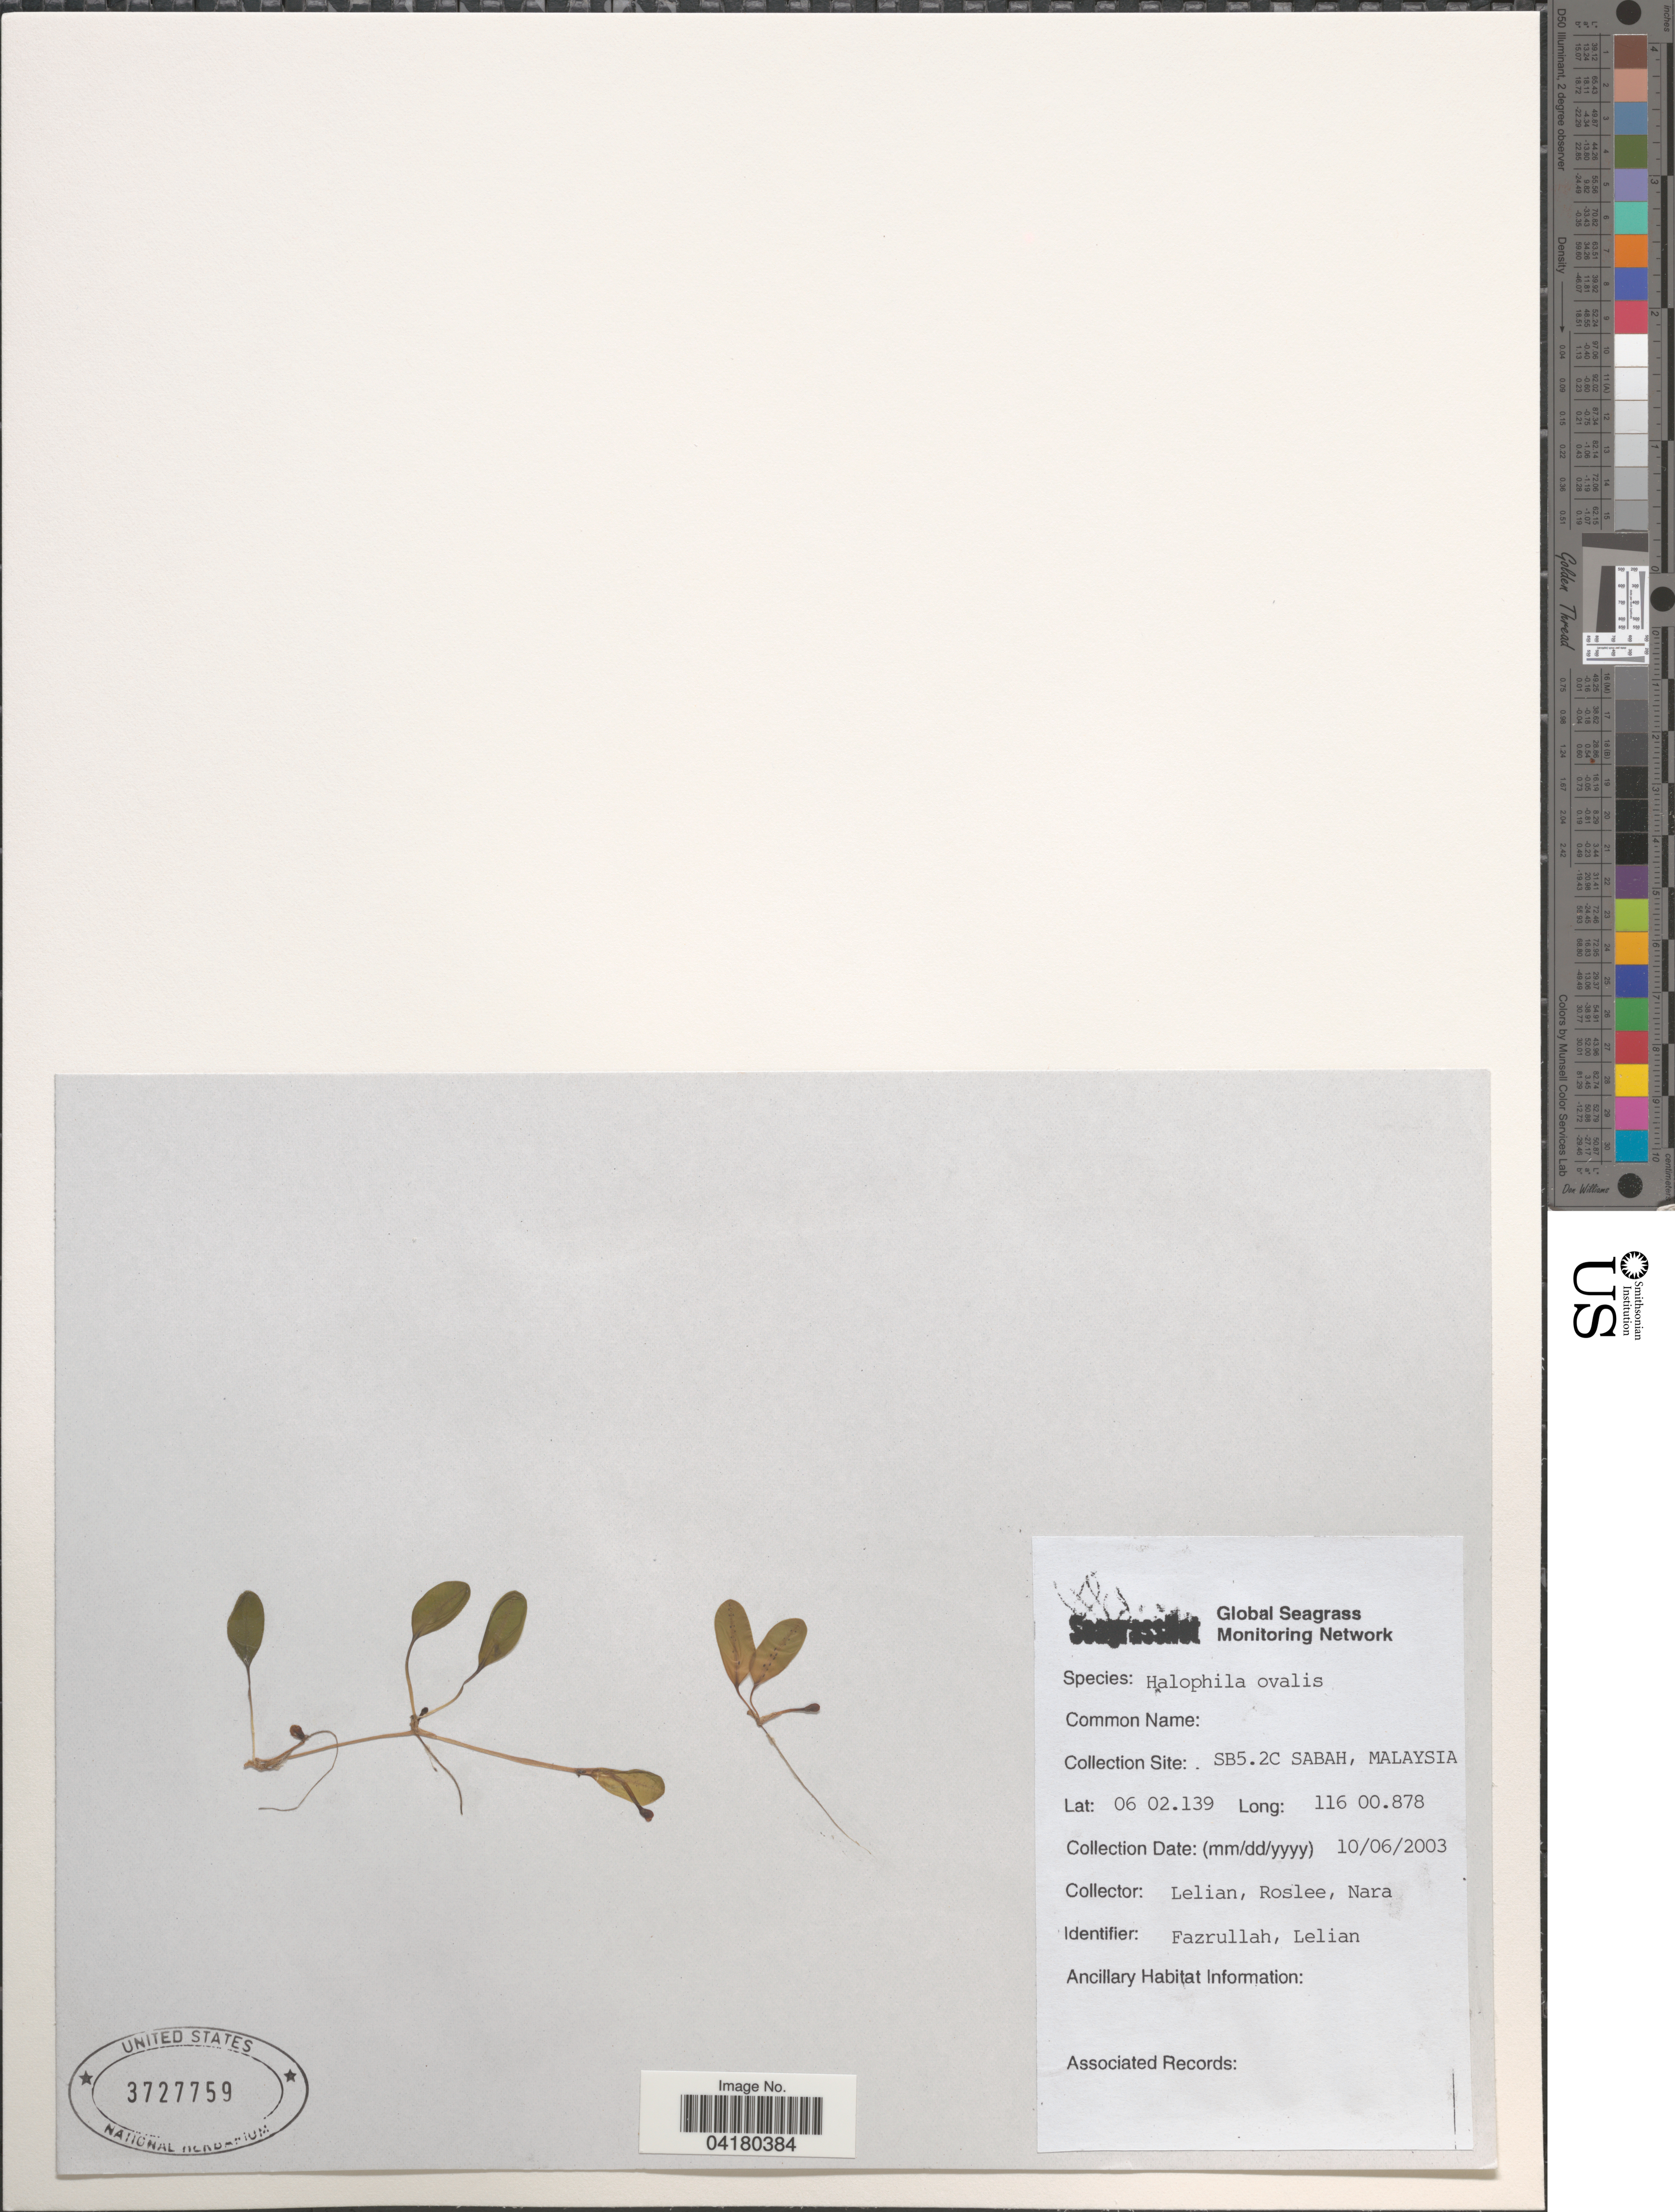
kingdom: Plantae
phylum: Tracheophyta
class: Liliopsida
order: Alismatales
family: Hydrocharitaceae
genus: Halophila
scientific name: Halophila ovalis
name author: (R. Br.) Hook. f.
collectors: Lelian, Roslee & Nara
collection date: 2003-10-06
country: Malaysia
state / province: Sabah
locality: SB5.2C.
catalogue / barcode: US 3727759